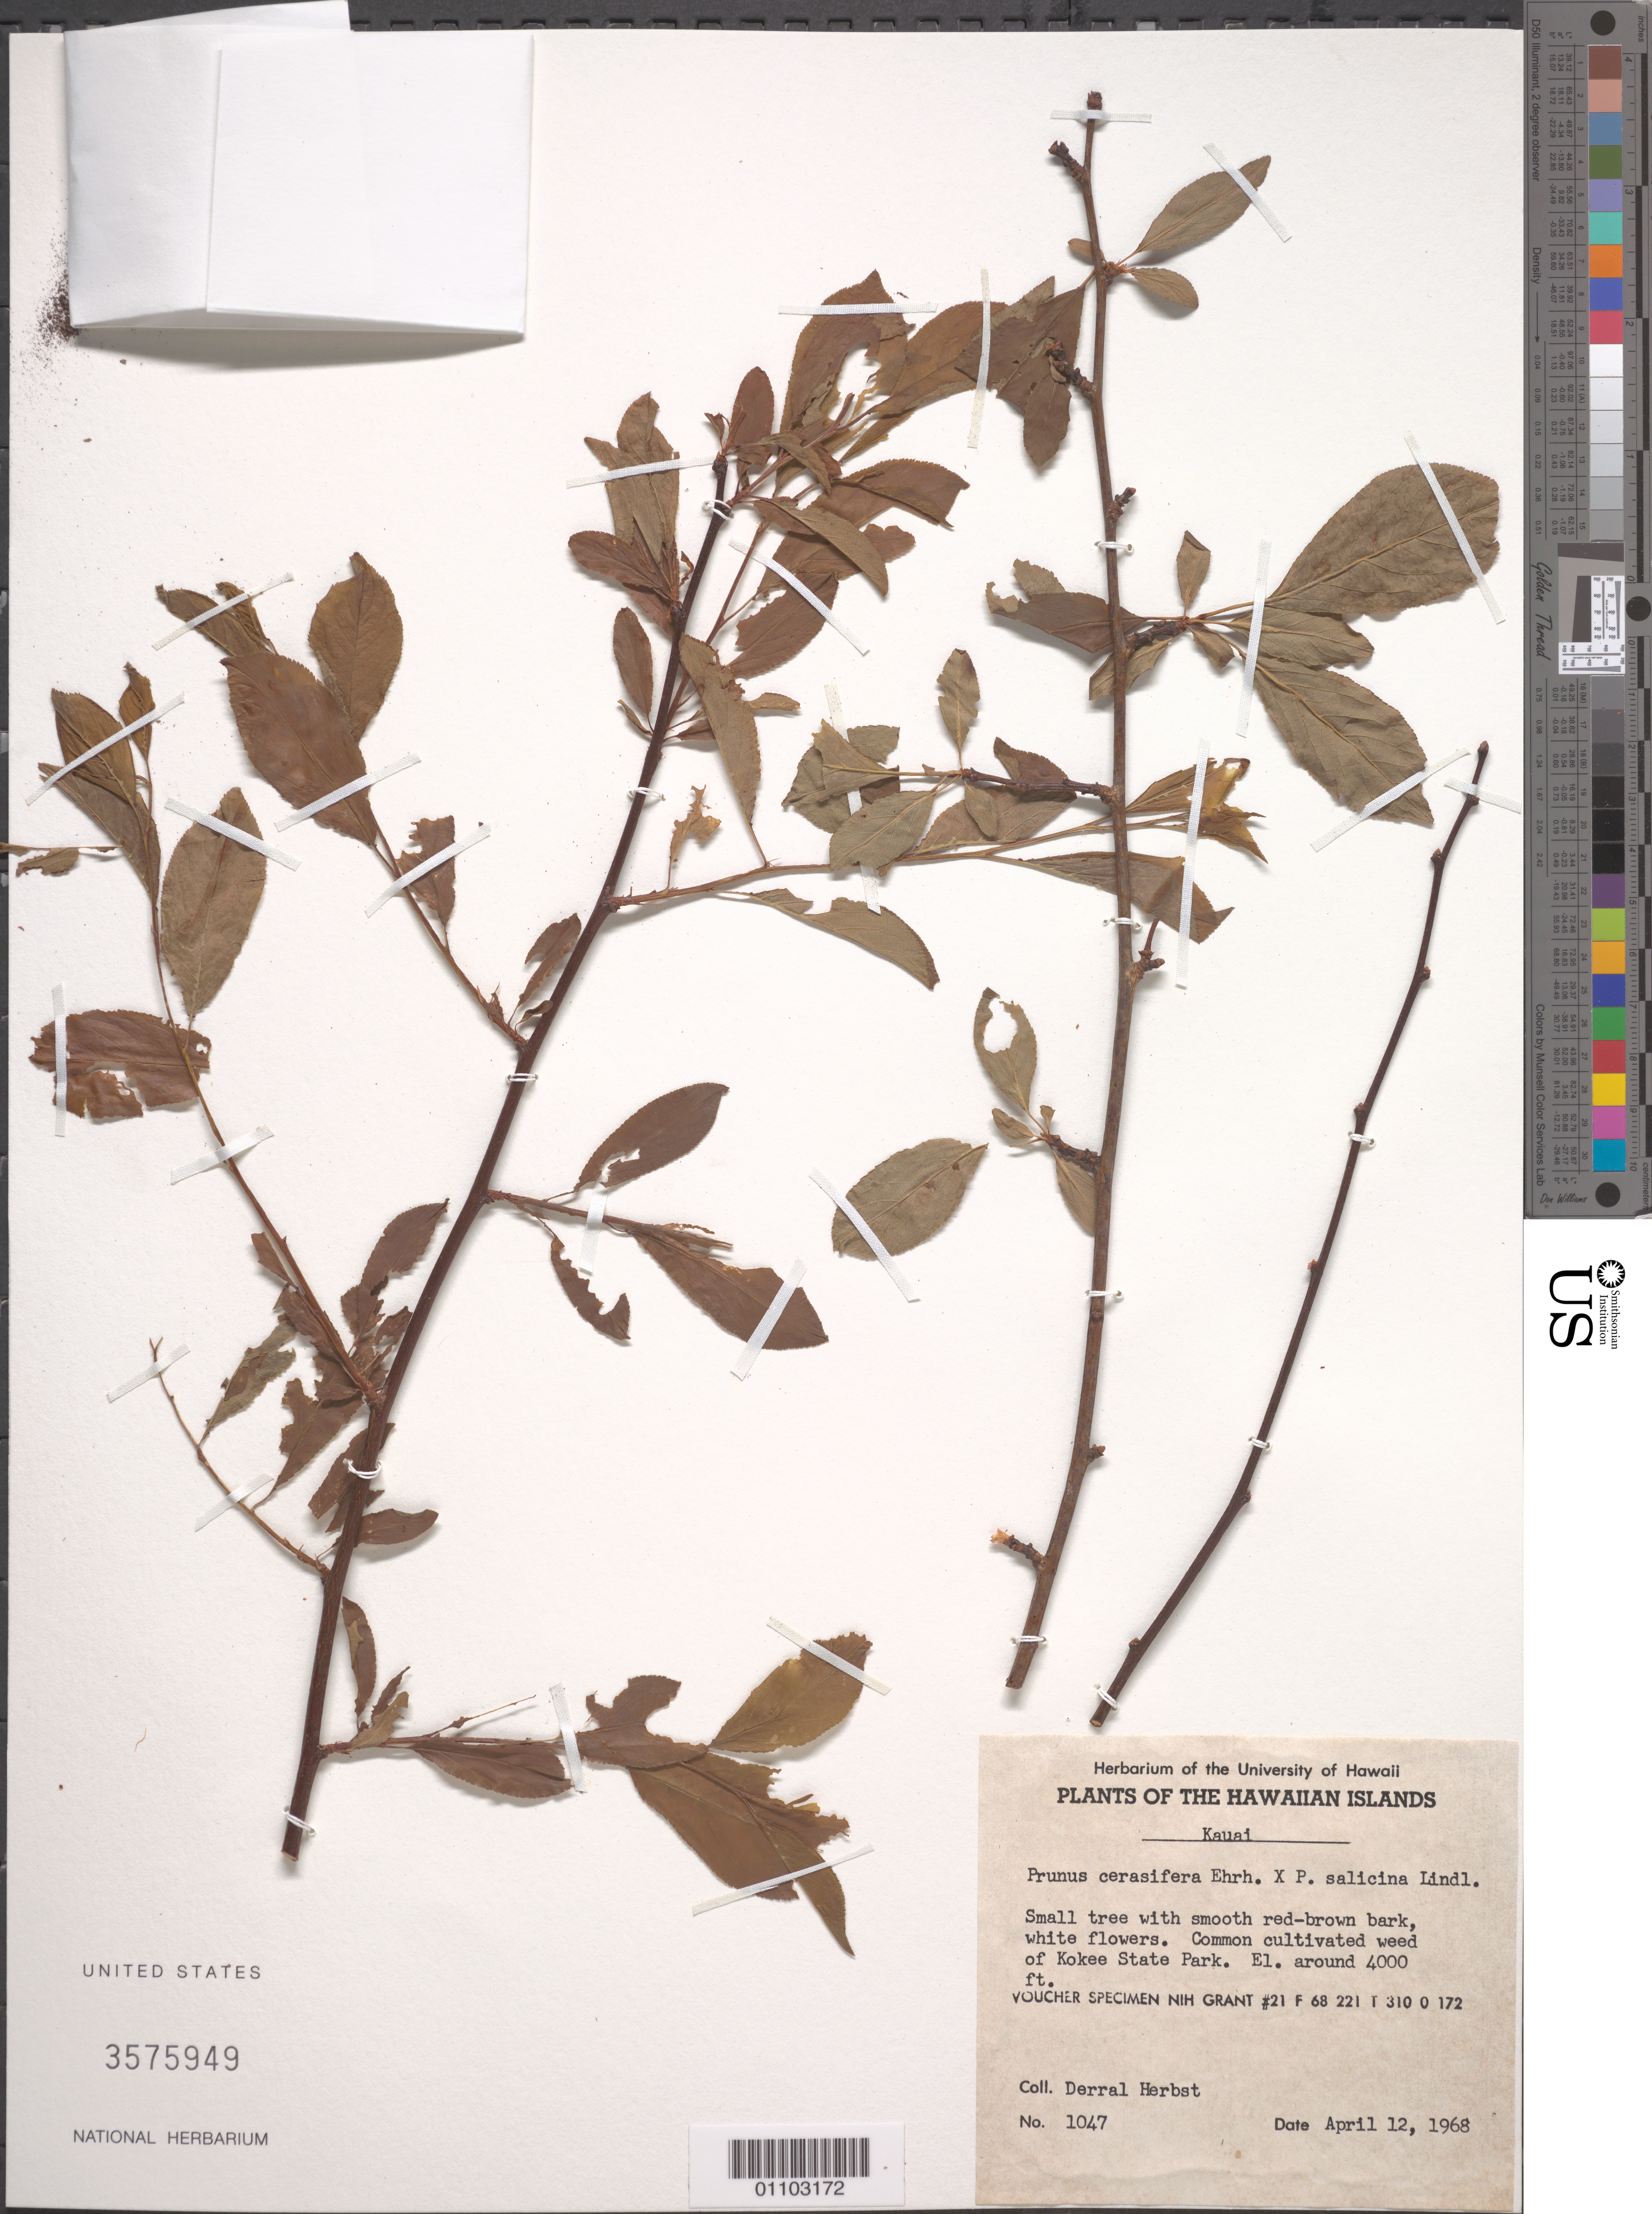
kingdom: Plantae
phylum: Tracheophyta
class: Magnoliopsida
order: Rosales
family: Rosaceae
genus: Prunus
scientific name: Prunus cerasifera x P. salicina Lindl.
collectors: D. R. Herbst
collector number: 1047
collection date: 1968-04-12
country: United States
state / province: Hawaii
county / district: Kaui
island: Kaua'i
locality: Kokee State Park.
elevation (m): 1219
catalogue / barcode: US 3575949